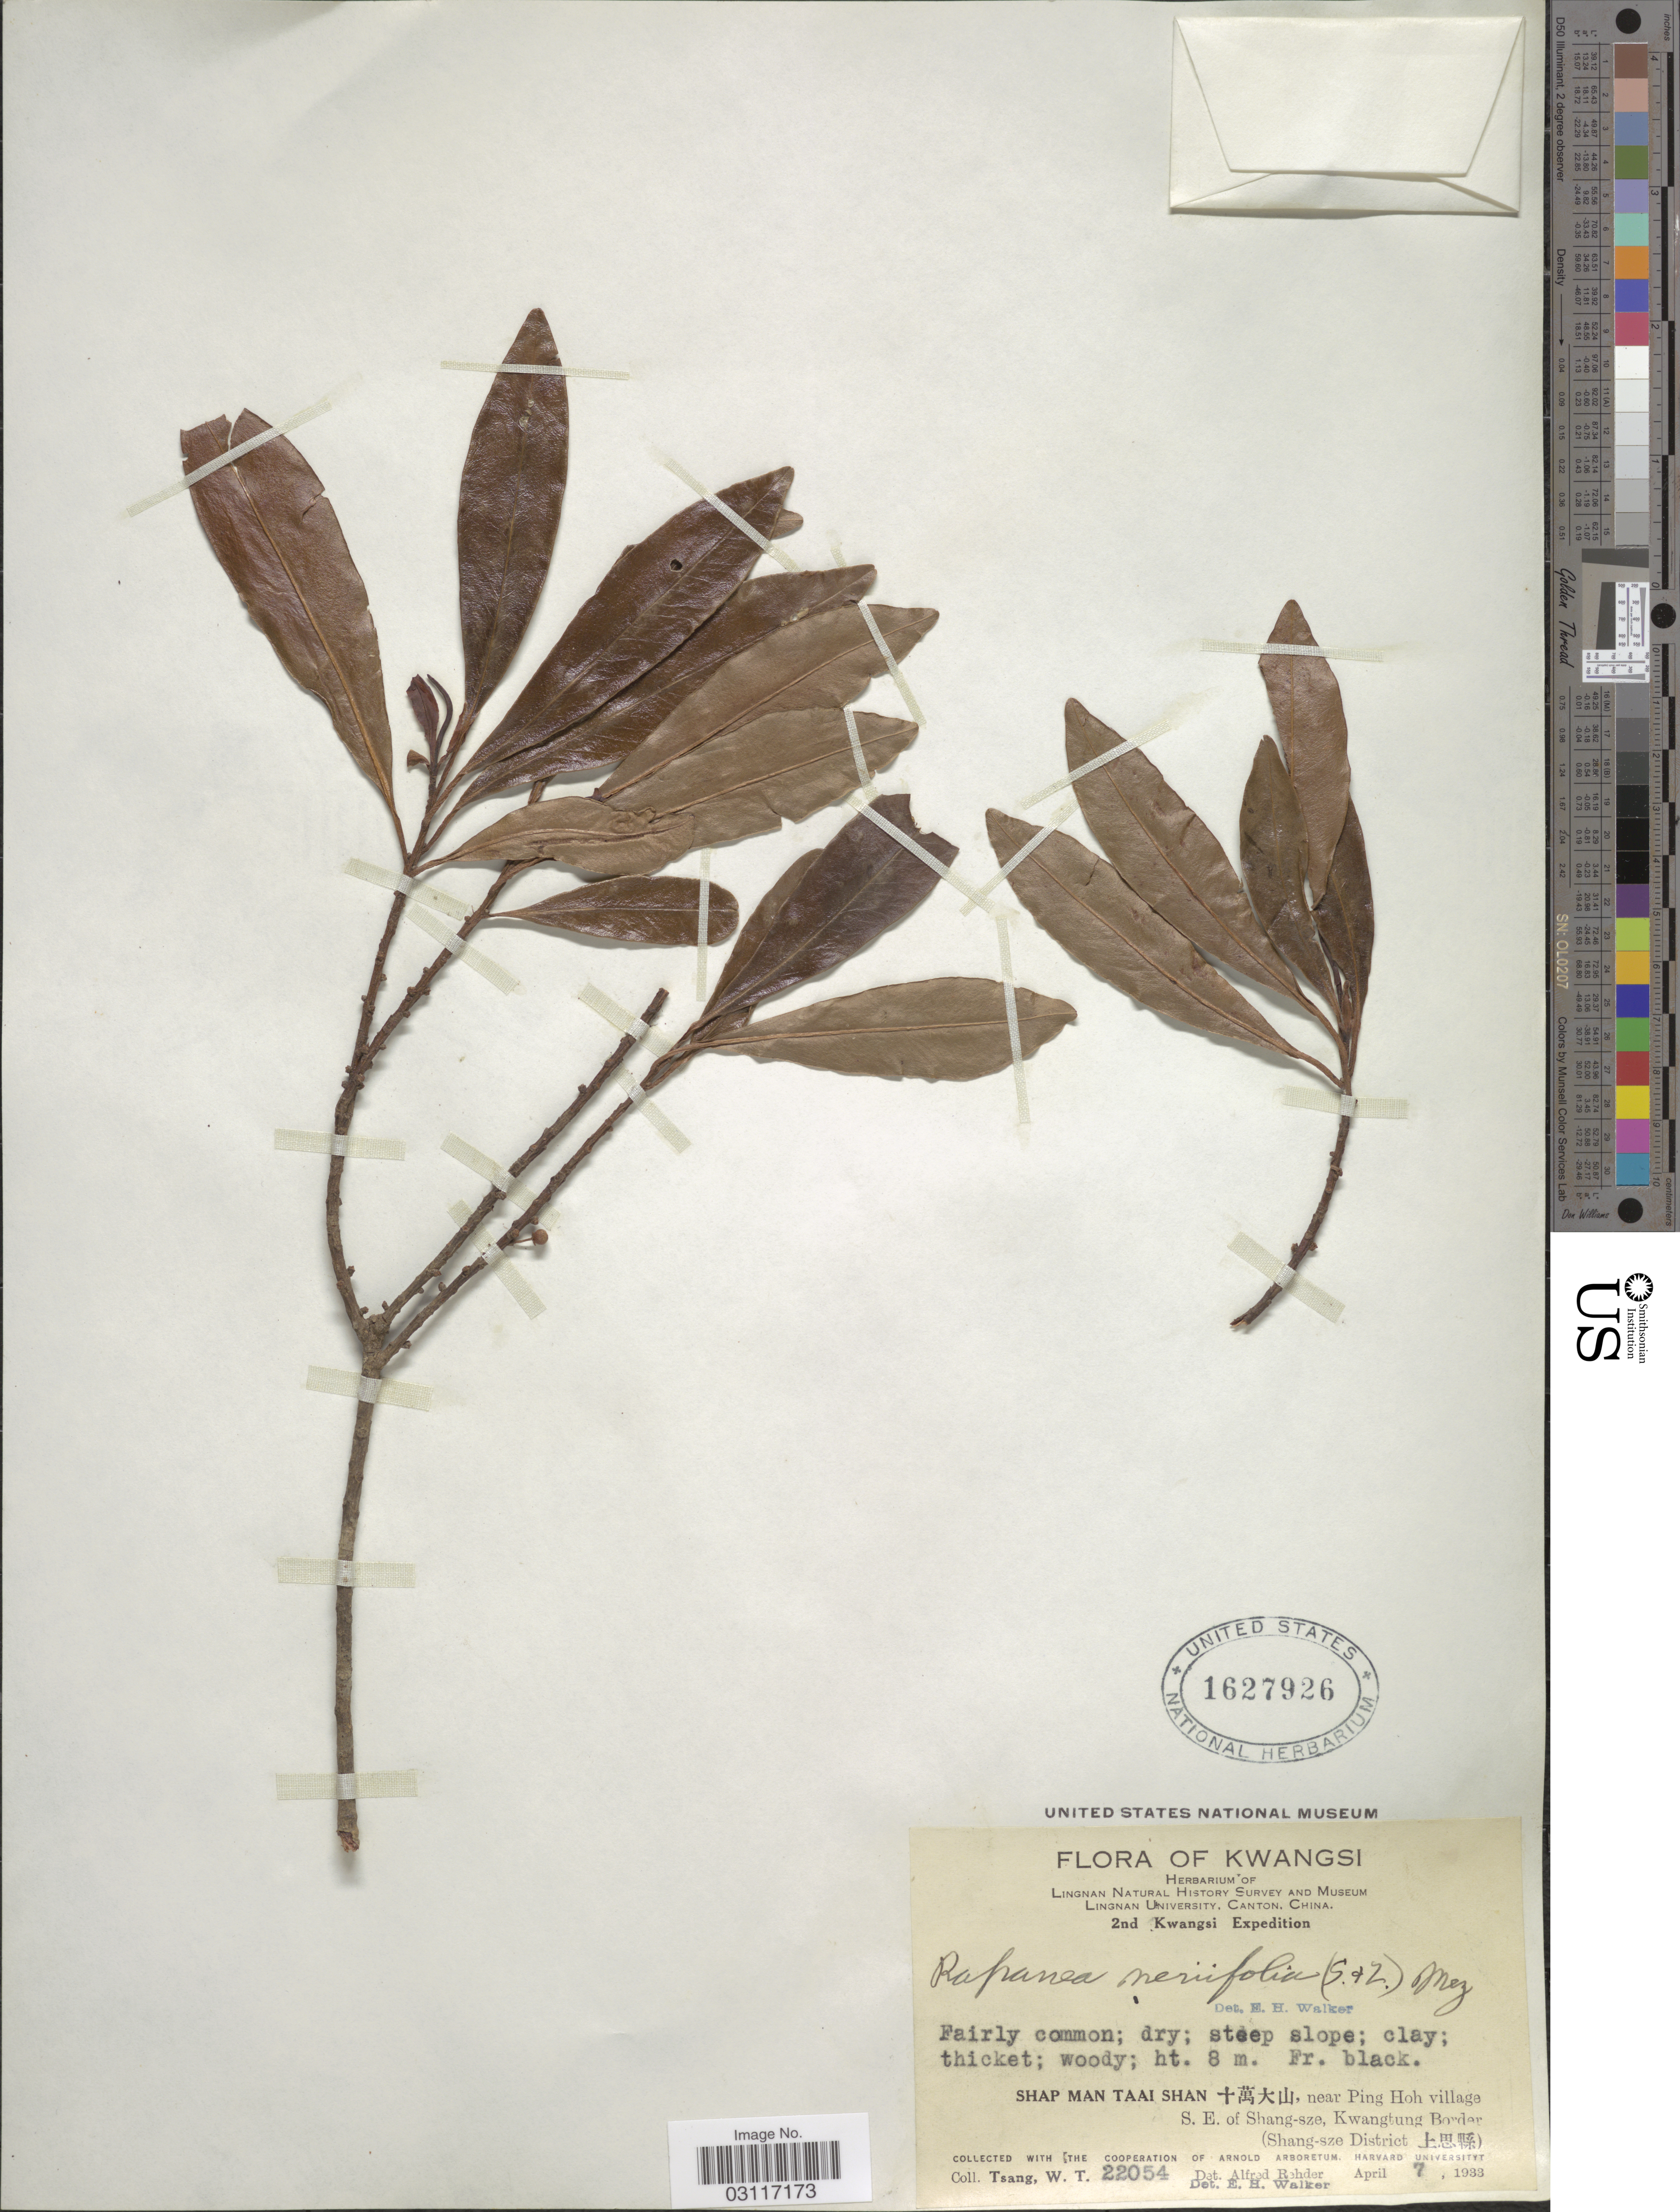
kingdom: Plantae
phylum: Tracheophyta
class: Magnoliopsida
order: Ericales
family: Primulaceae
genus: Myrsine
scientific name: Myrsine seguinii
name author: H. Lév.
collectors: W. T. Tsang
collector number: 22054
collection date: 1933-04-07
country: China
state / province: Guangxi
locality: Kwangsi. Shap Man Taai Shan, near Ping Hoh village. S.E. of Shang-sze, Kwantung Border (Shang-sze District).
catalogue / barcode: US 1627926